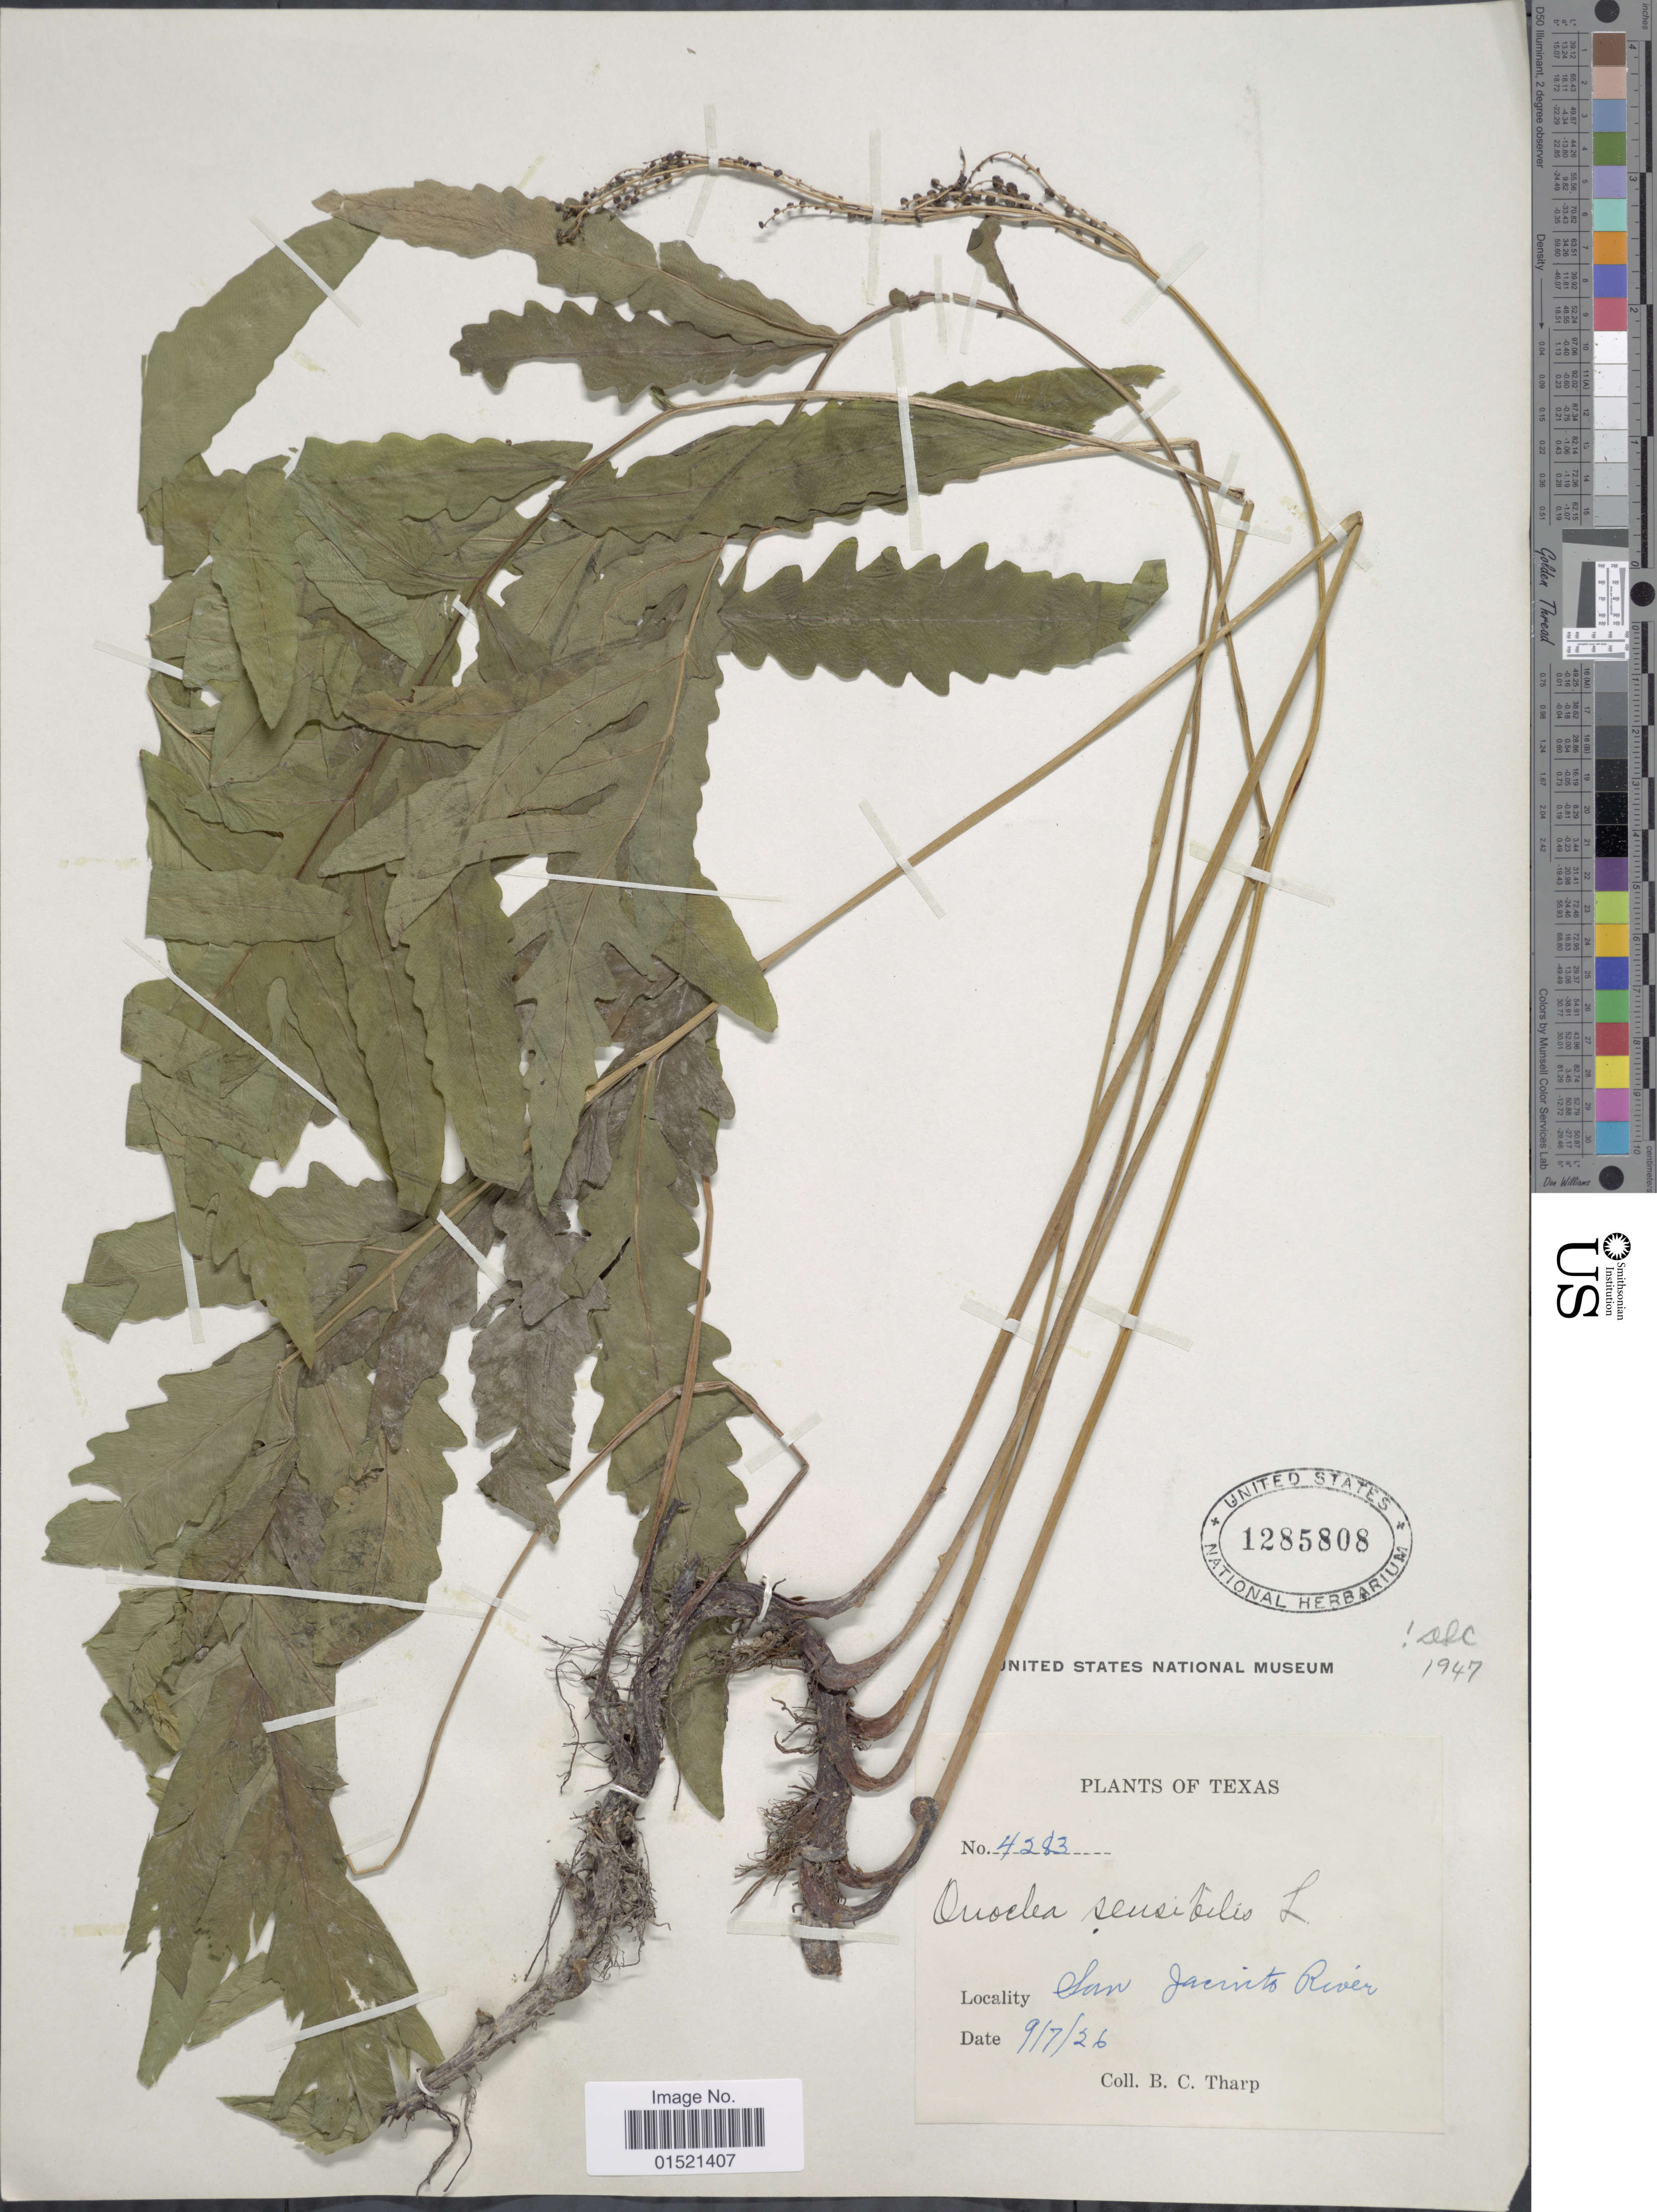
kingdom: Plantae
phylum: Tracheophyta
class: Polypodiopsida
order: Polypodiales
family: Onocleaceae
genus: Onoclea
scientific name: Onoclea sensibilis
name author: L.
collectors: B. C. Tharp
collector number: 4283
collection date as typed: Transcribed d/m/y: 7/9/26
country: United States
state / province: Texas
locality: San Juacinto River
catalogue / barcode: US 1285808